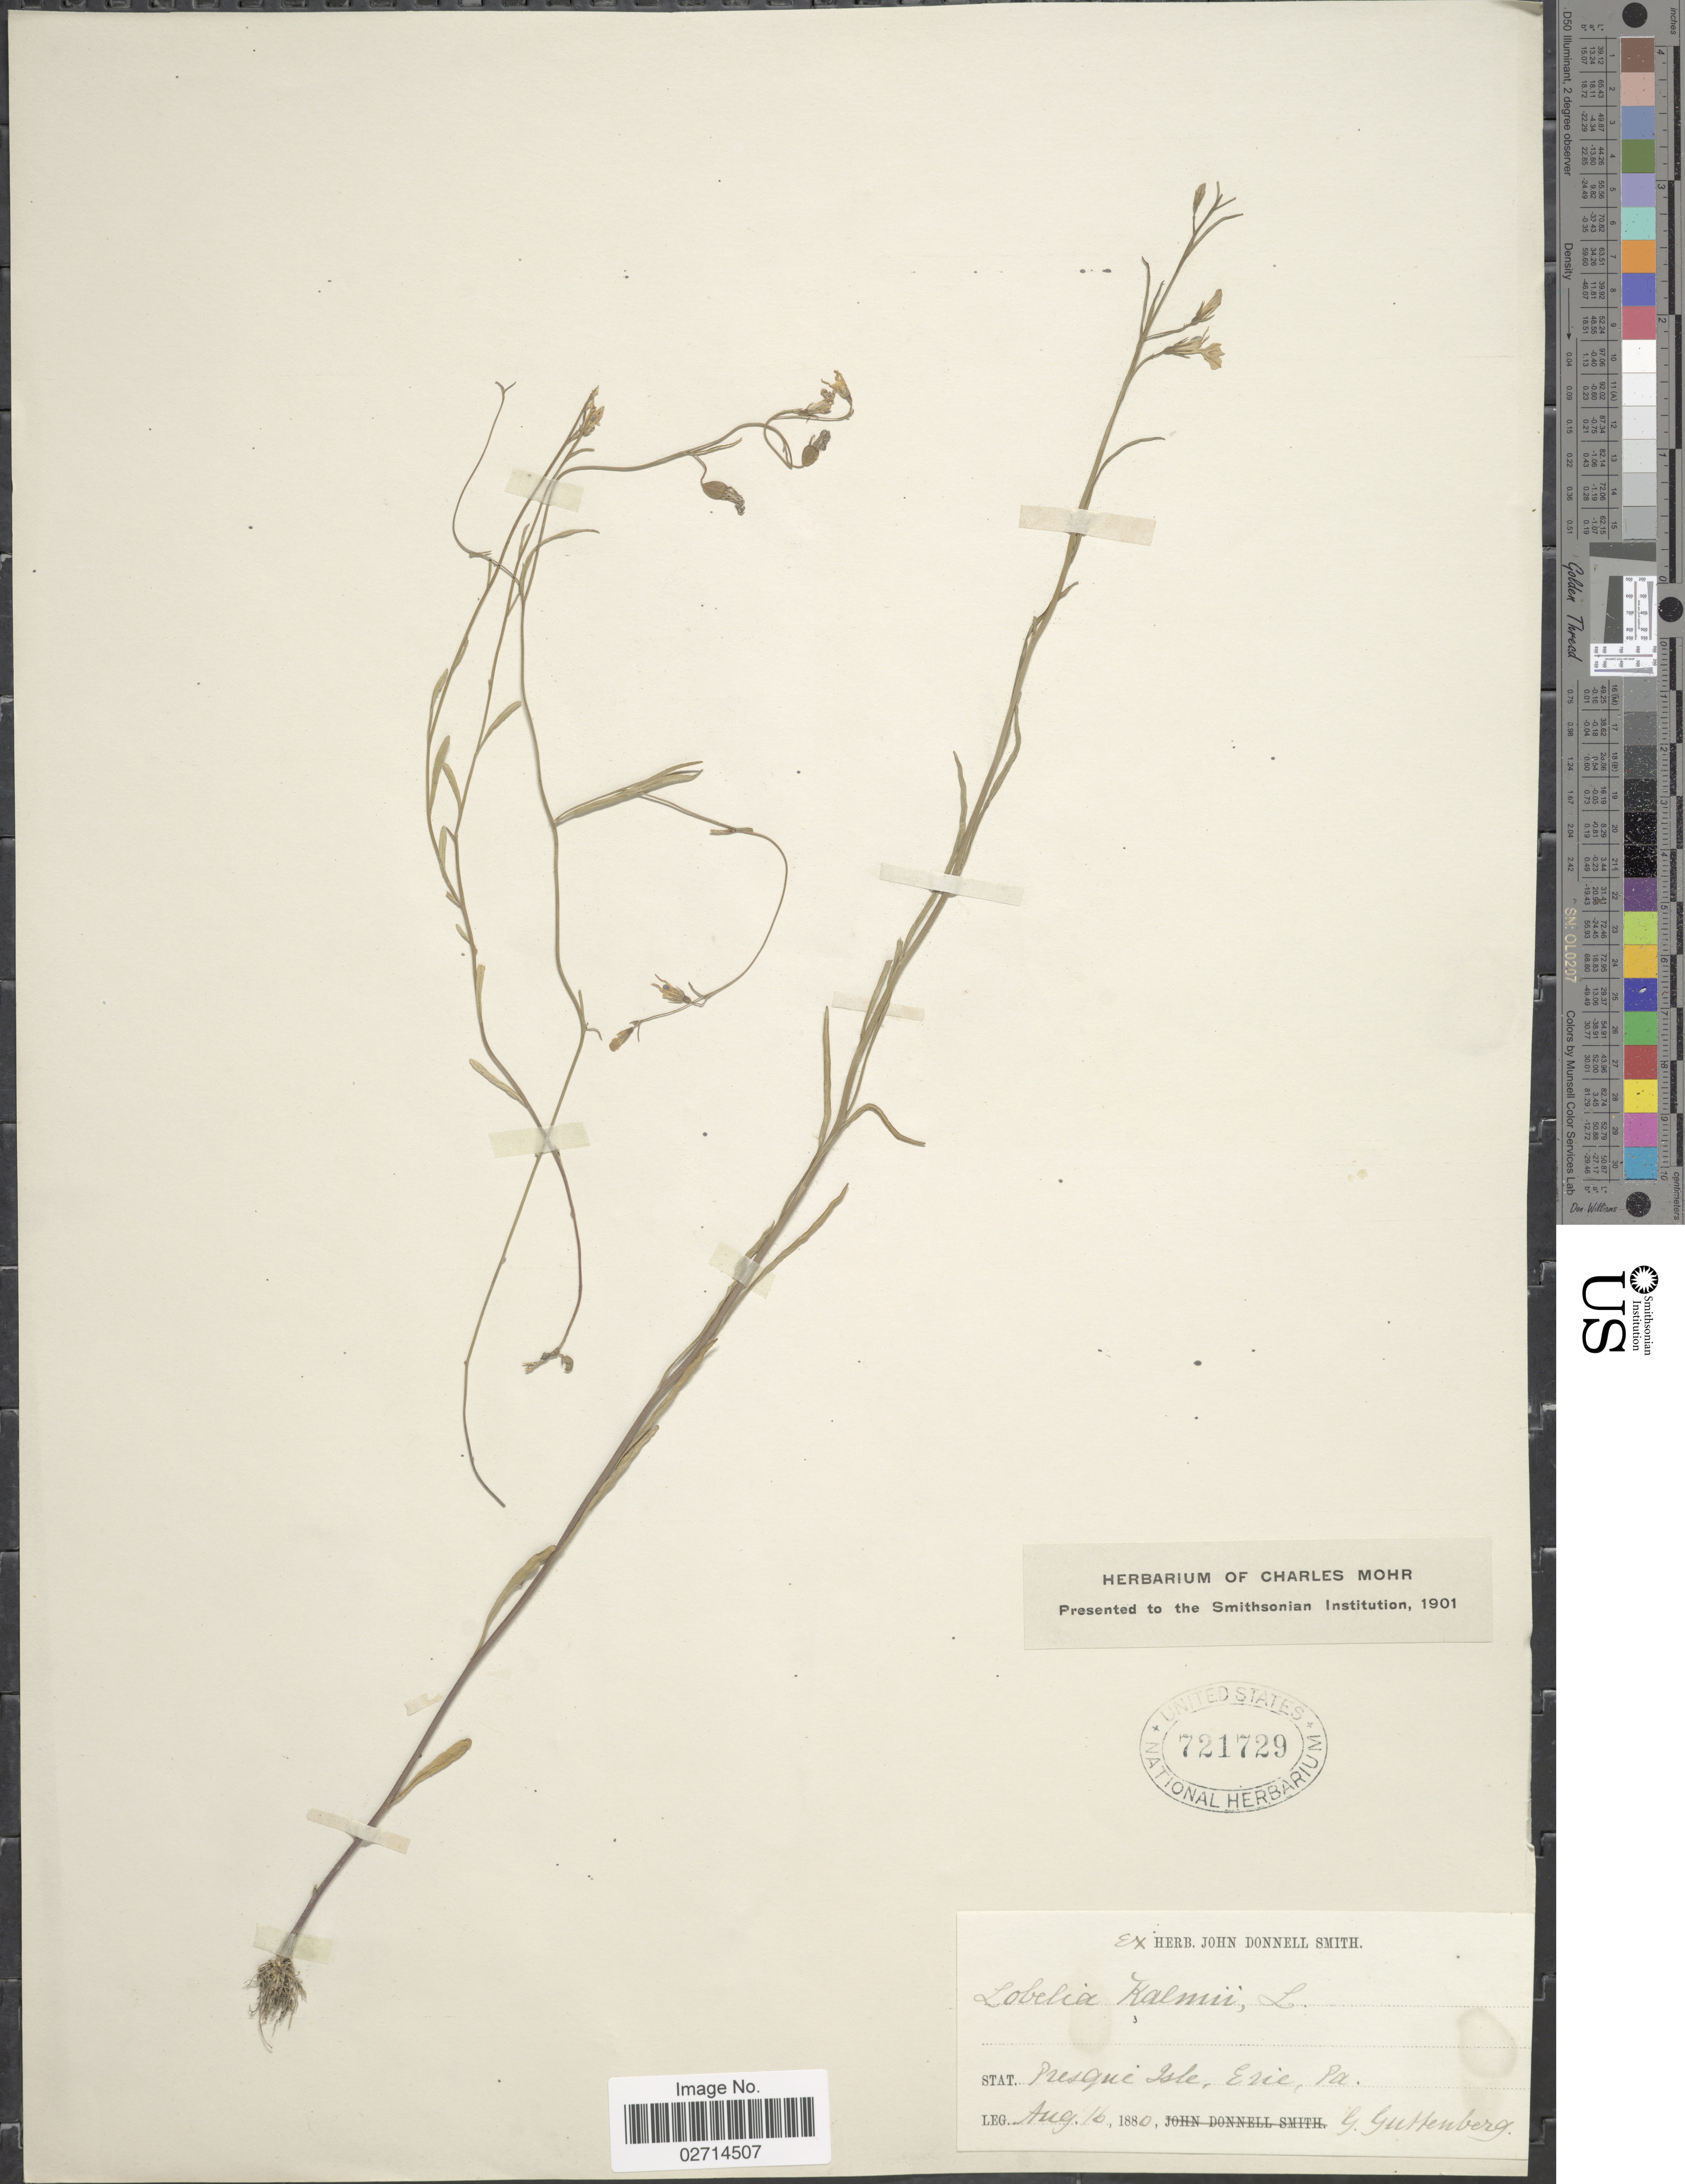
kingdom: Plantae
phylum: Tracheophyta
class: Magnoliopsida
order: Asterales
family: Campanulaceae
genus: Lobelia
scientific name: Lobelia kalmii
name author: L.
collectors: G. Guttenberg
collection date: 1880-08-16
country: United States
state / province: Pennsylvania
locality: Presque Isle, Erie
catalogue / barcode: US 721729